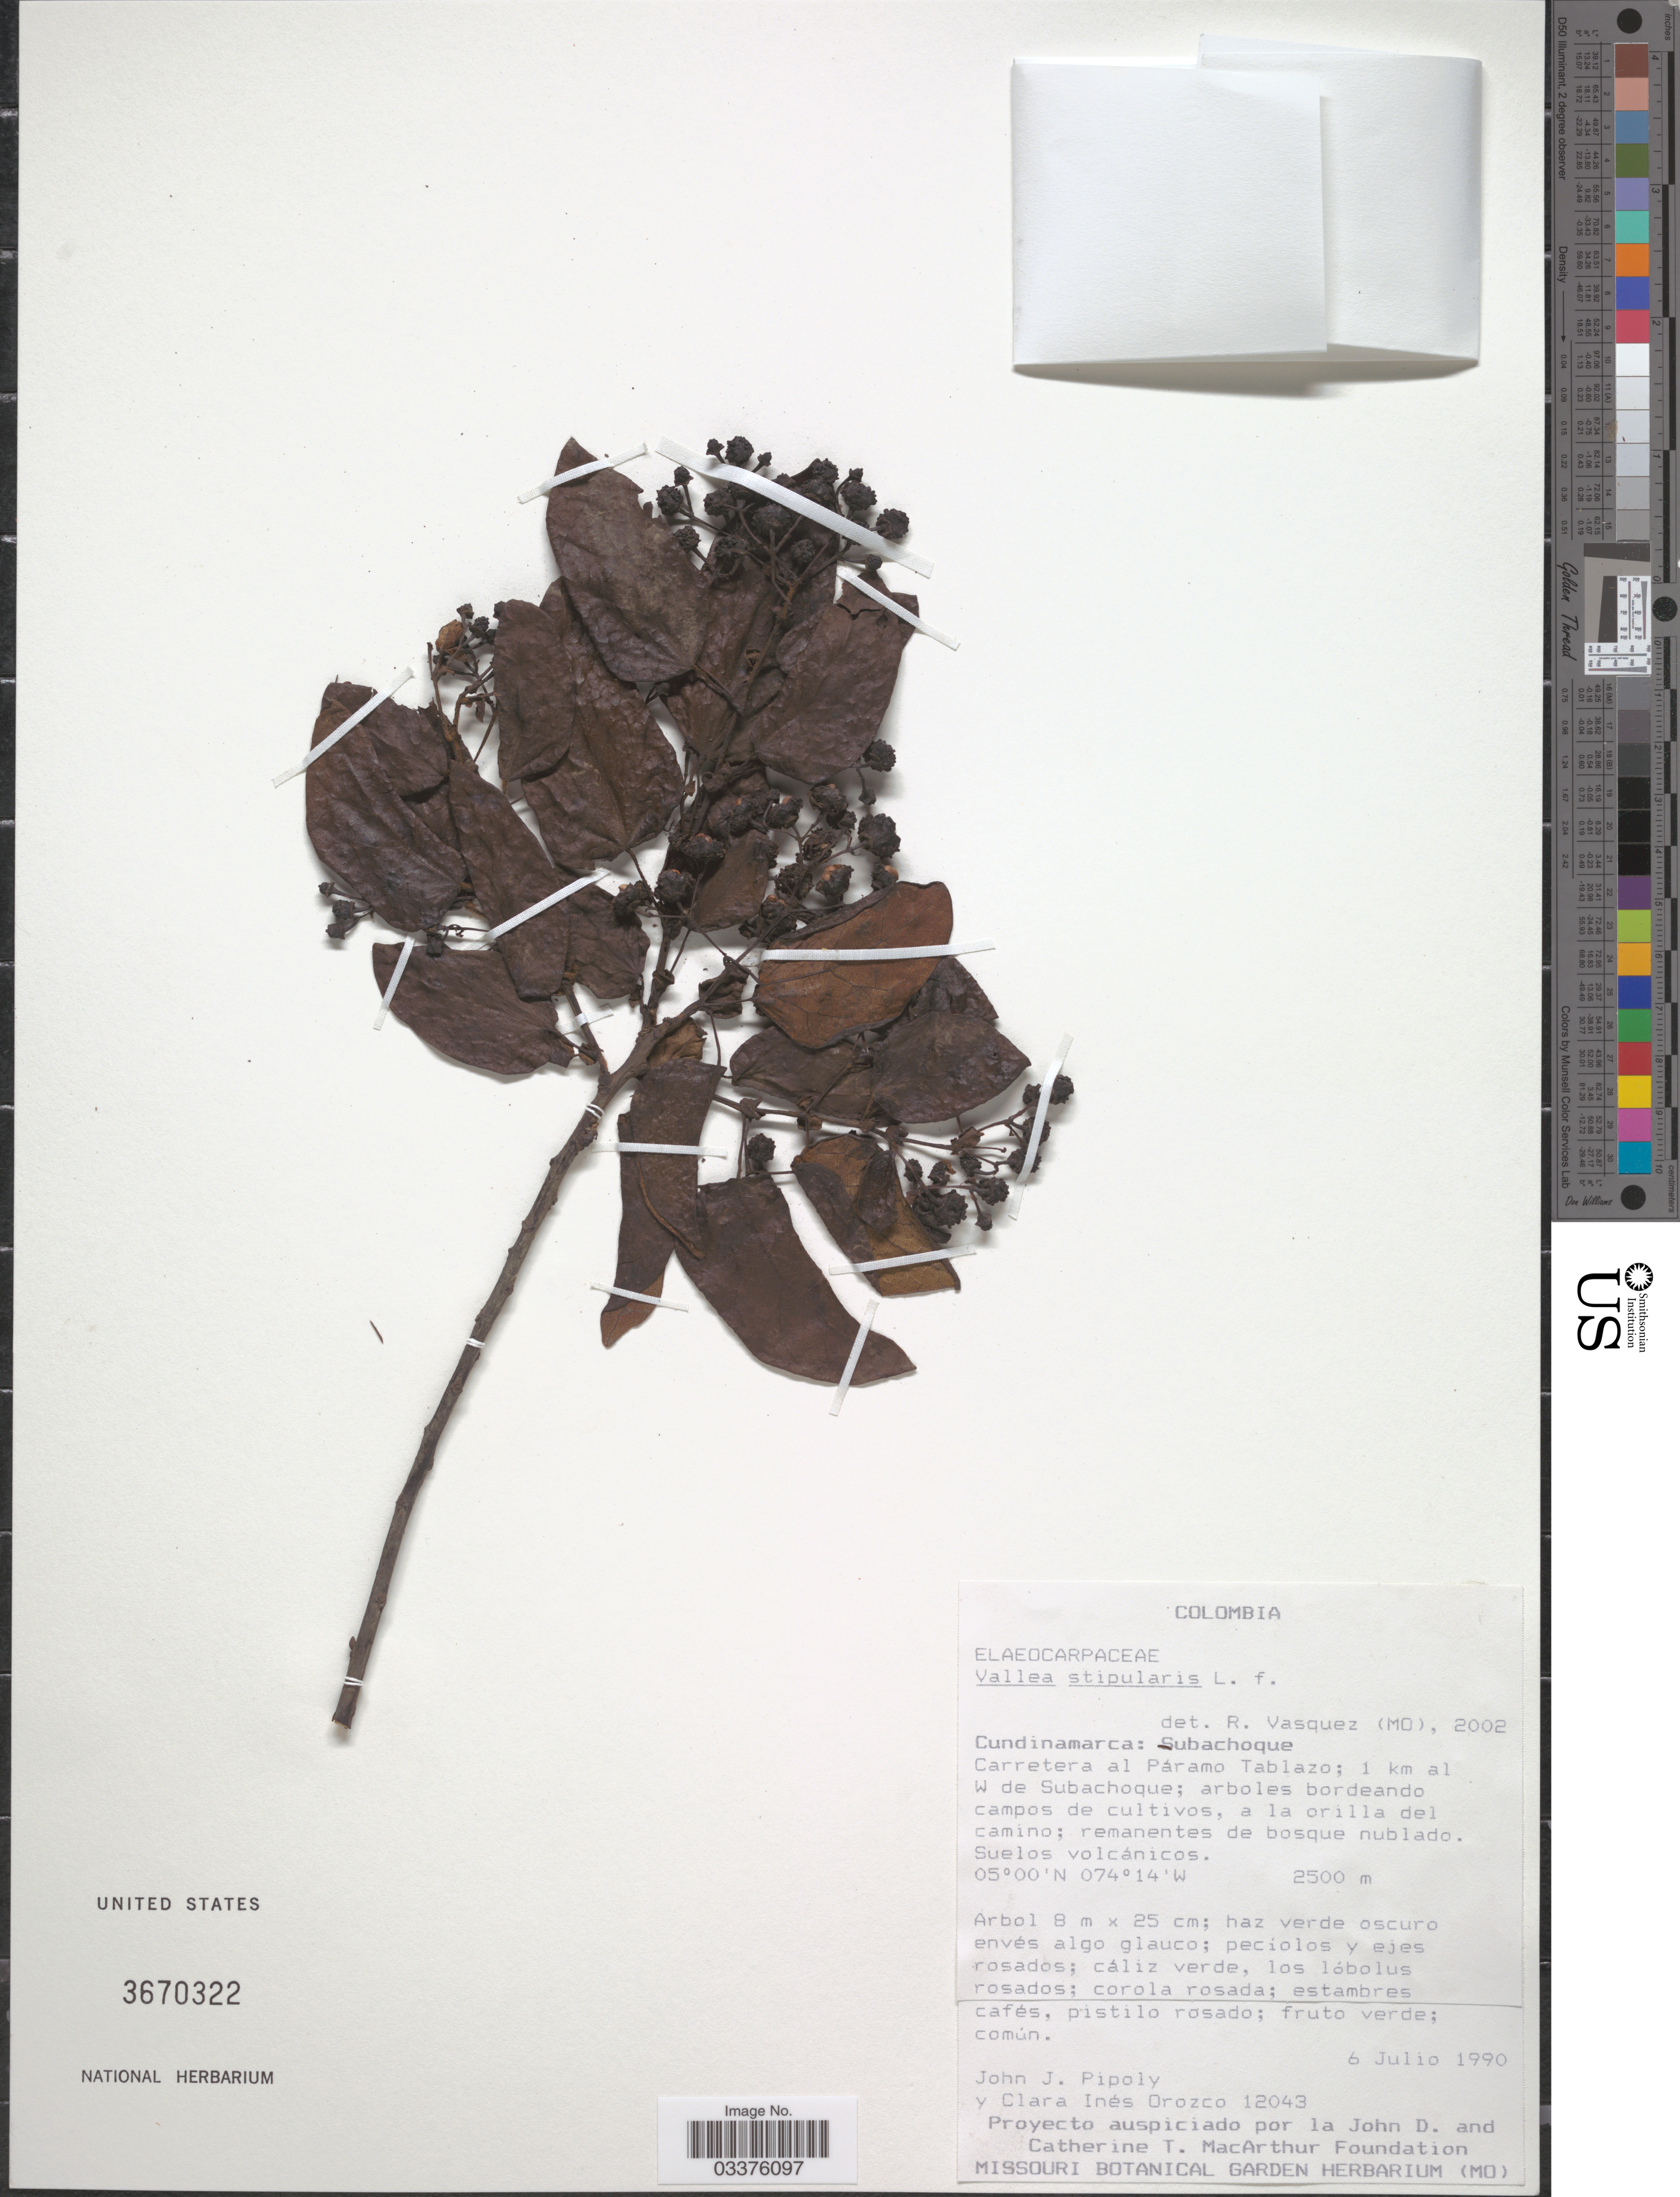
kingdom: Plantae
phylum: Tracheophyta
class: Magnoliopsida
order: Oxalidales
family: Elaeocarpaceae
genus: Vallea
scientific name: Vallea stipularis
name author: L. f.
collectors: J. J. Pipoly & C. I. Orozco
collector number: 12043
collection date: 1990-07-06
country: Colombia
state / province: Cundinamarca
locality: Subachoque, Carretera al Páramo Tablazo; 1 km al W de Subachoque.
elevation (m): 2500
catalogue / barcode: US 3670322